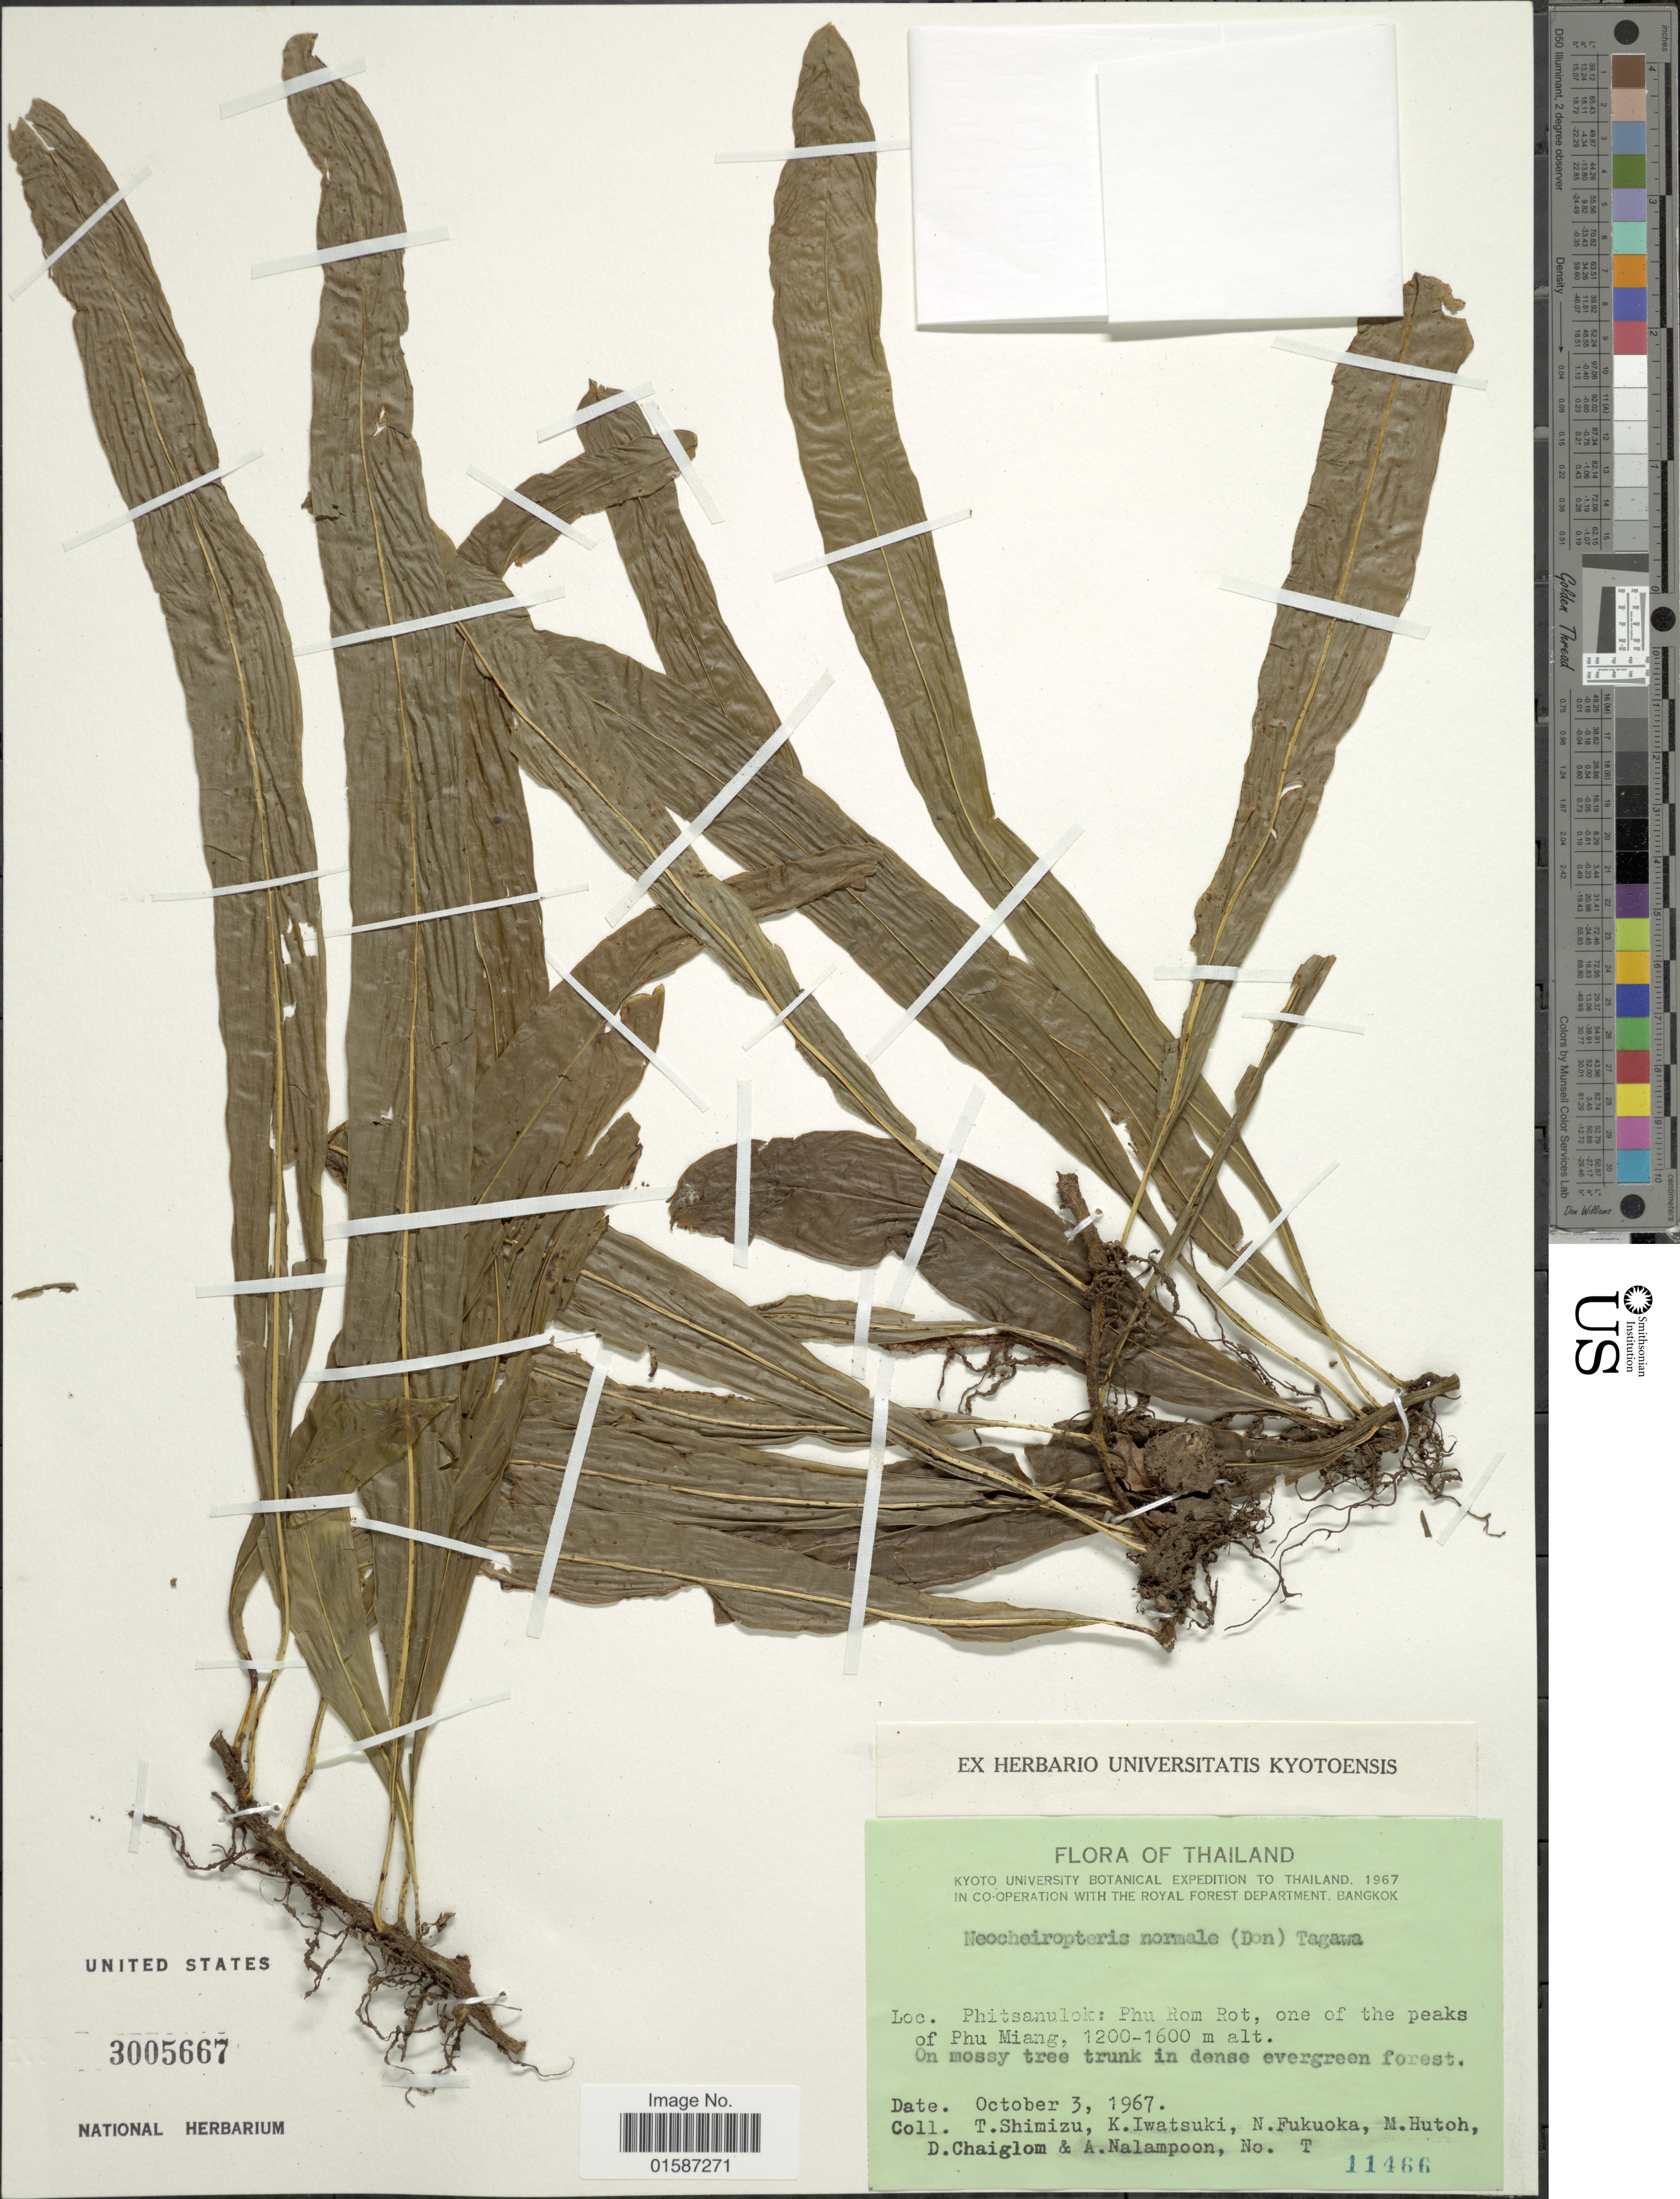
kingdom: Plantae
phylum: Tracheophyta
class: Polypodiopsida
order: Polypodiales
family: Polypodiaceae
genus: Tricholepidium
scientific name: Tricholepidium normale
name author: (D. Don) Ching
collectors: T. Shimizu, K. Iwatsuki, N. Fukuoka, M. Hutoh & D. Chaiglom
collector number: T11466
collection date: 1967-10-03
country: Thailand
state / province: Phitsanulok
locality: Phitsanlok: Phu Rom Rot, one of the peaks of Phu Miang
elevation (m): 1200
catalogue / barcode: US 3005667